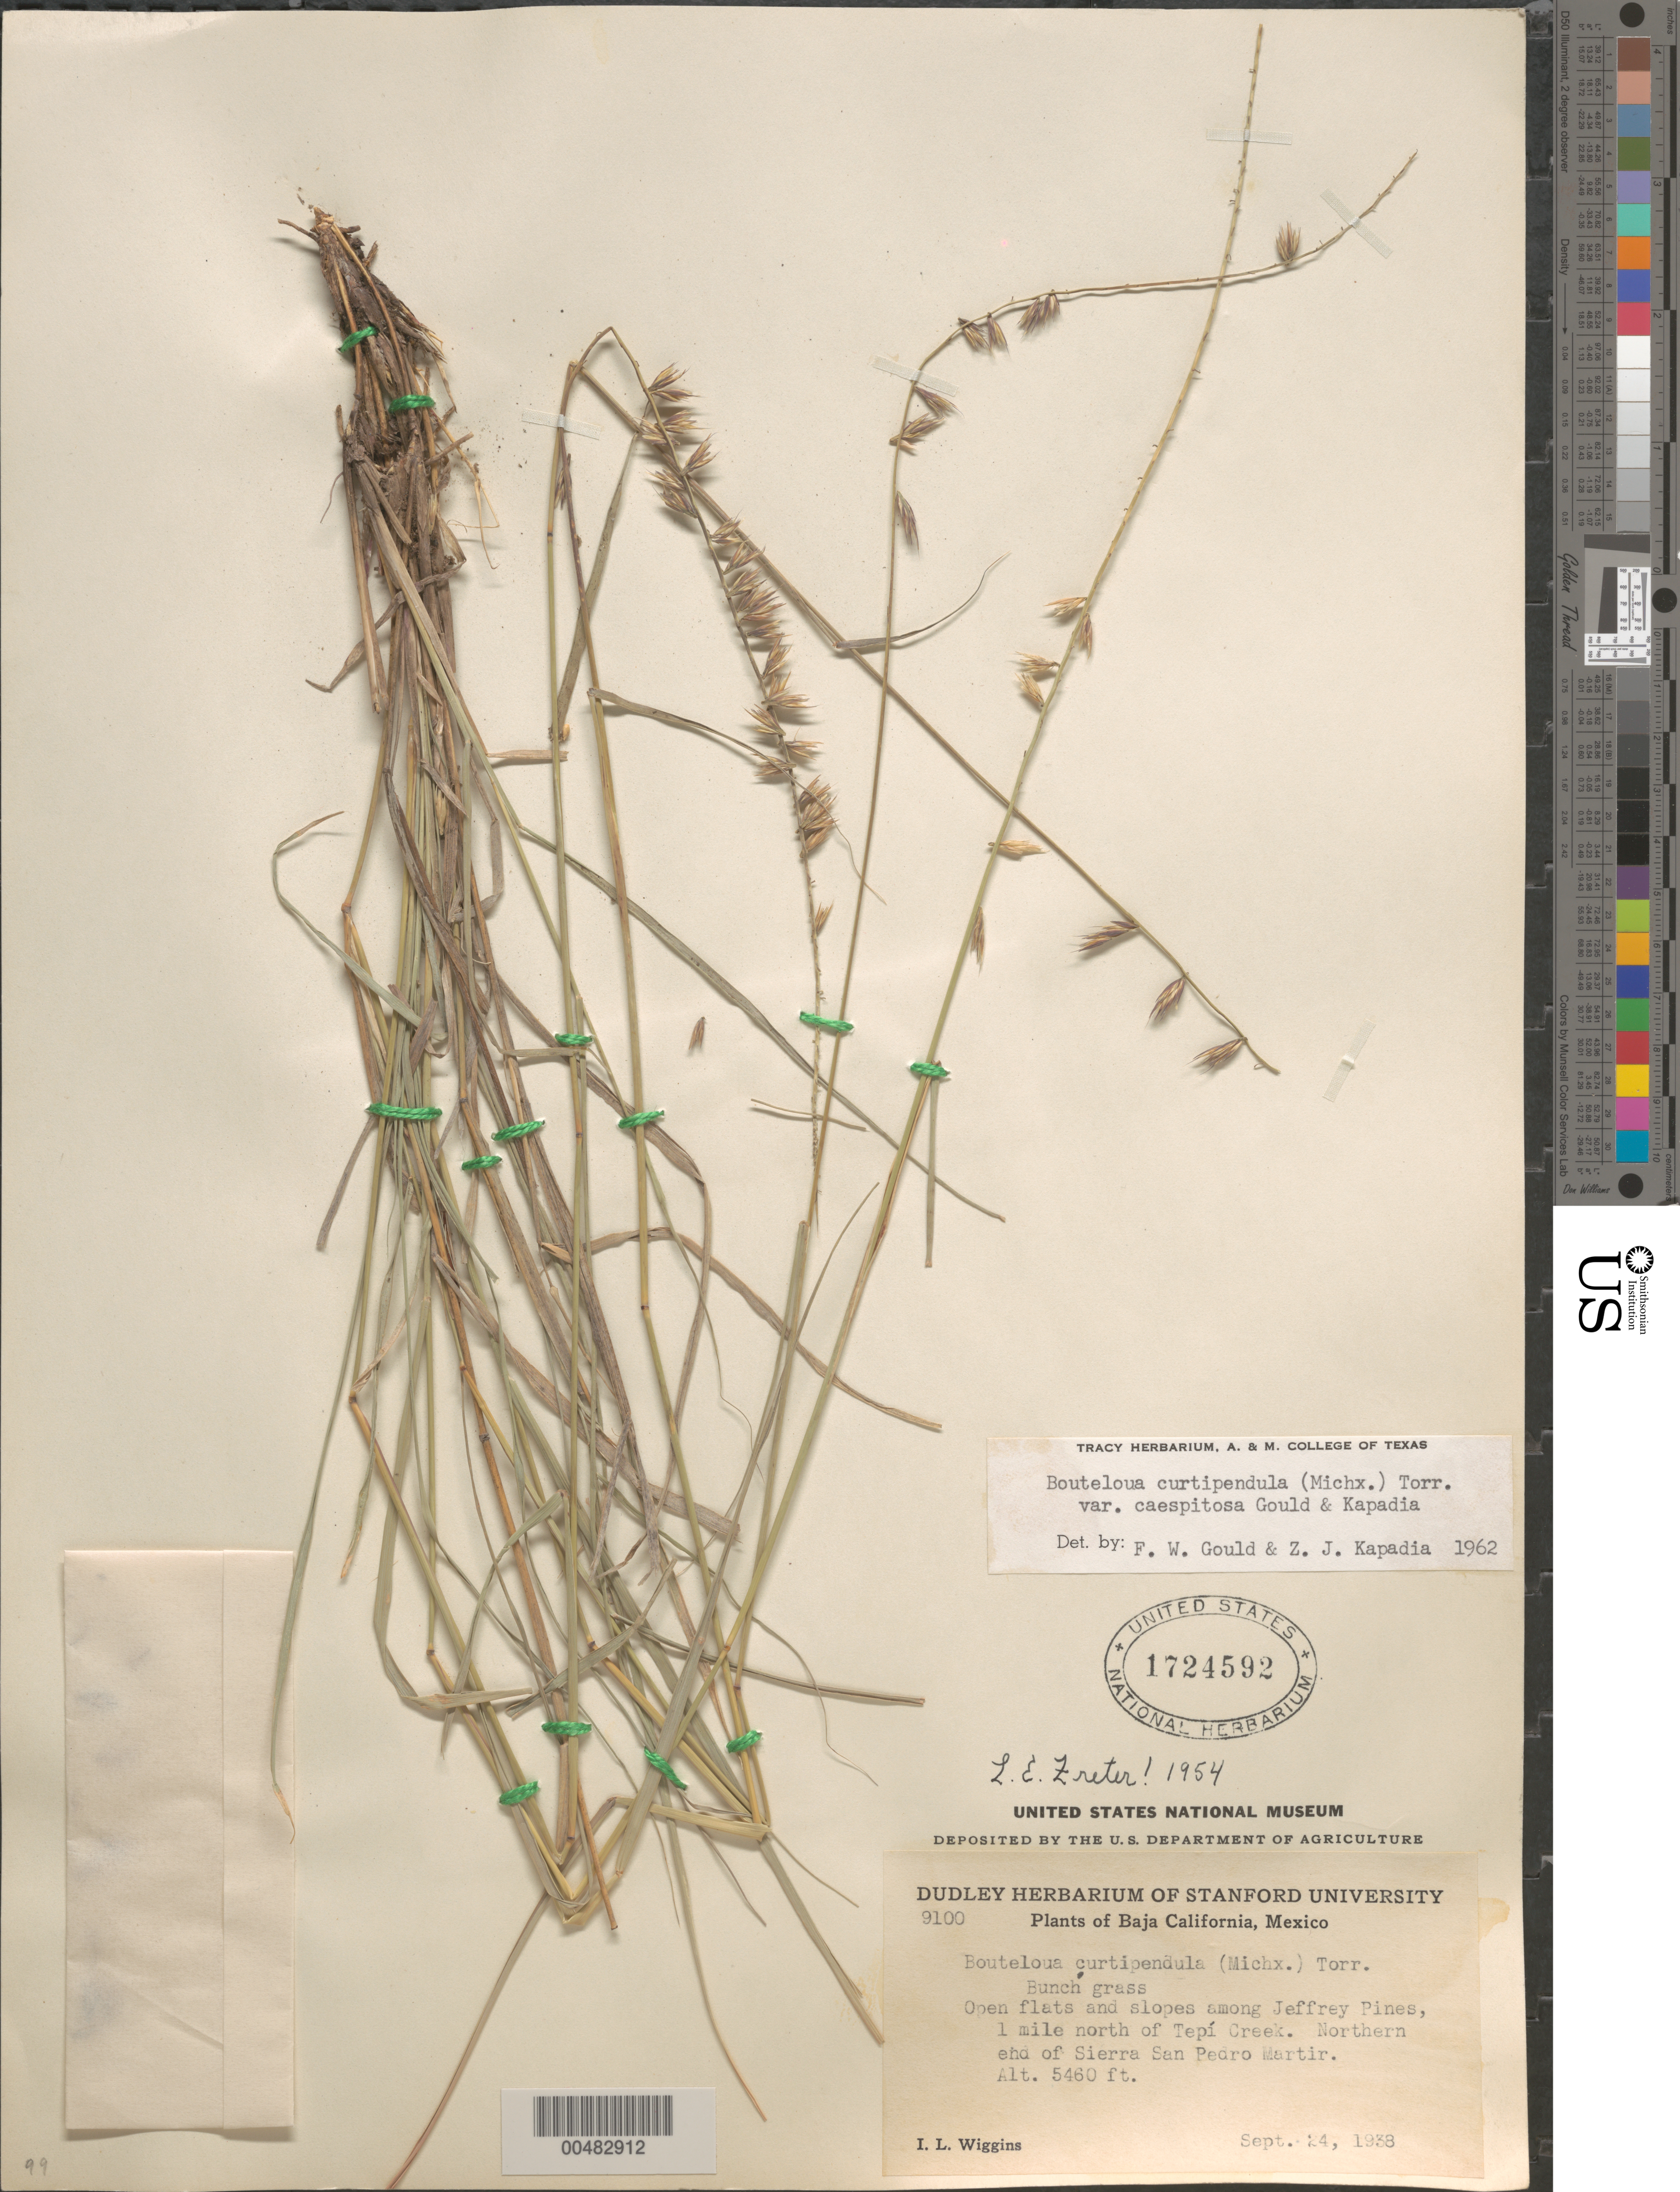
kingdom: Plantae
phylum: Tracheophyta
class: Liliopsida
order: Poales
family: Poaceae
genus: Bouteloua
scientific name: Bouteloua curtipendula var. caespitosa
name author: Gould & Kapadia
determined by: Gould, F. W.; Kapadia, Zarir J.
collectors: I. L. Wiggins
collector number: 9100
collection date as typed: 24 Sep 1938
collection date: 1938-09-24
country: Mexico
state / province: Baja California Norte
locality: Jeffrey Pines, 1 mi N of Tepí Creek, Northern end of Sierra San Pedro Martir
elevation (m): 1664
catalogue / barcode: US 1724592